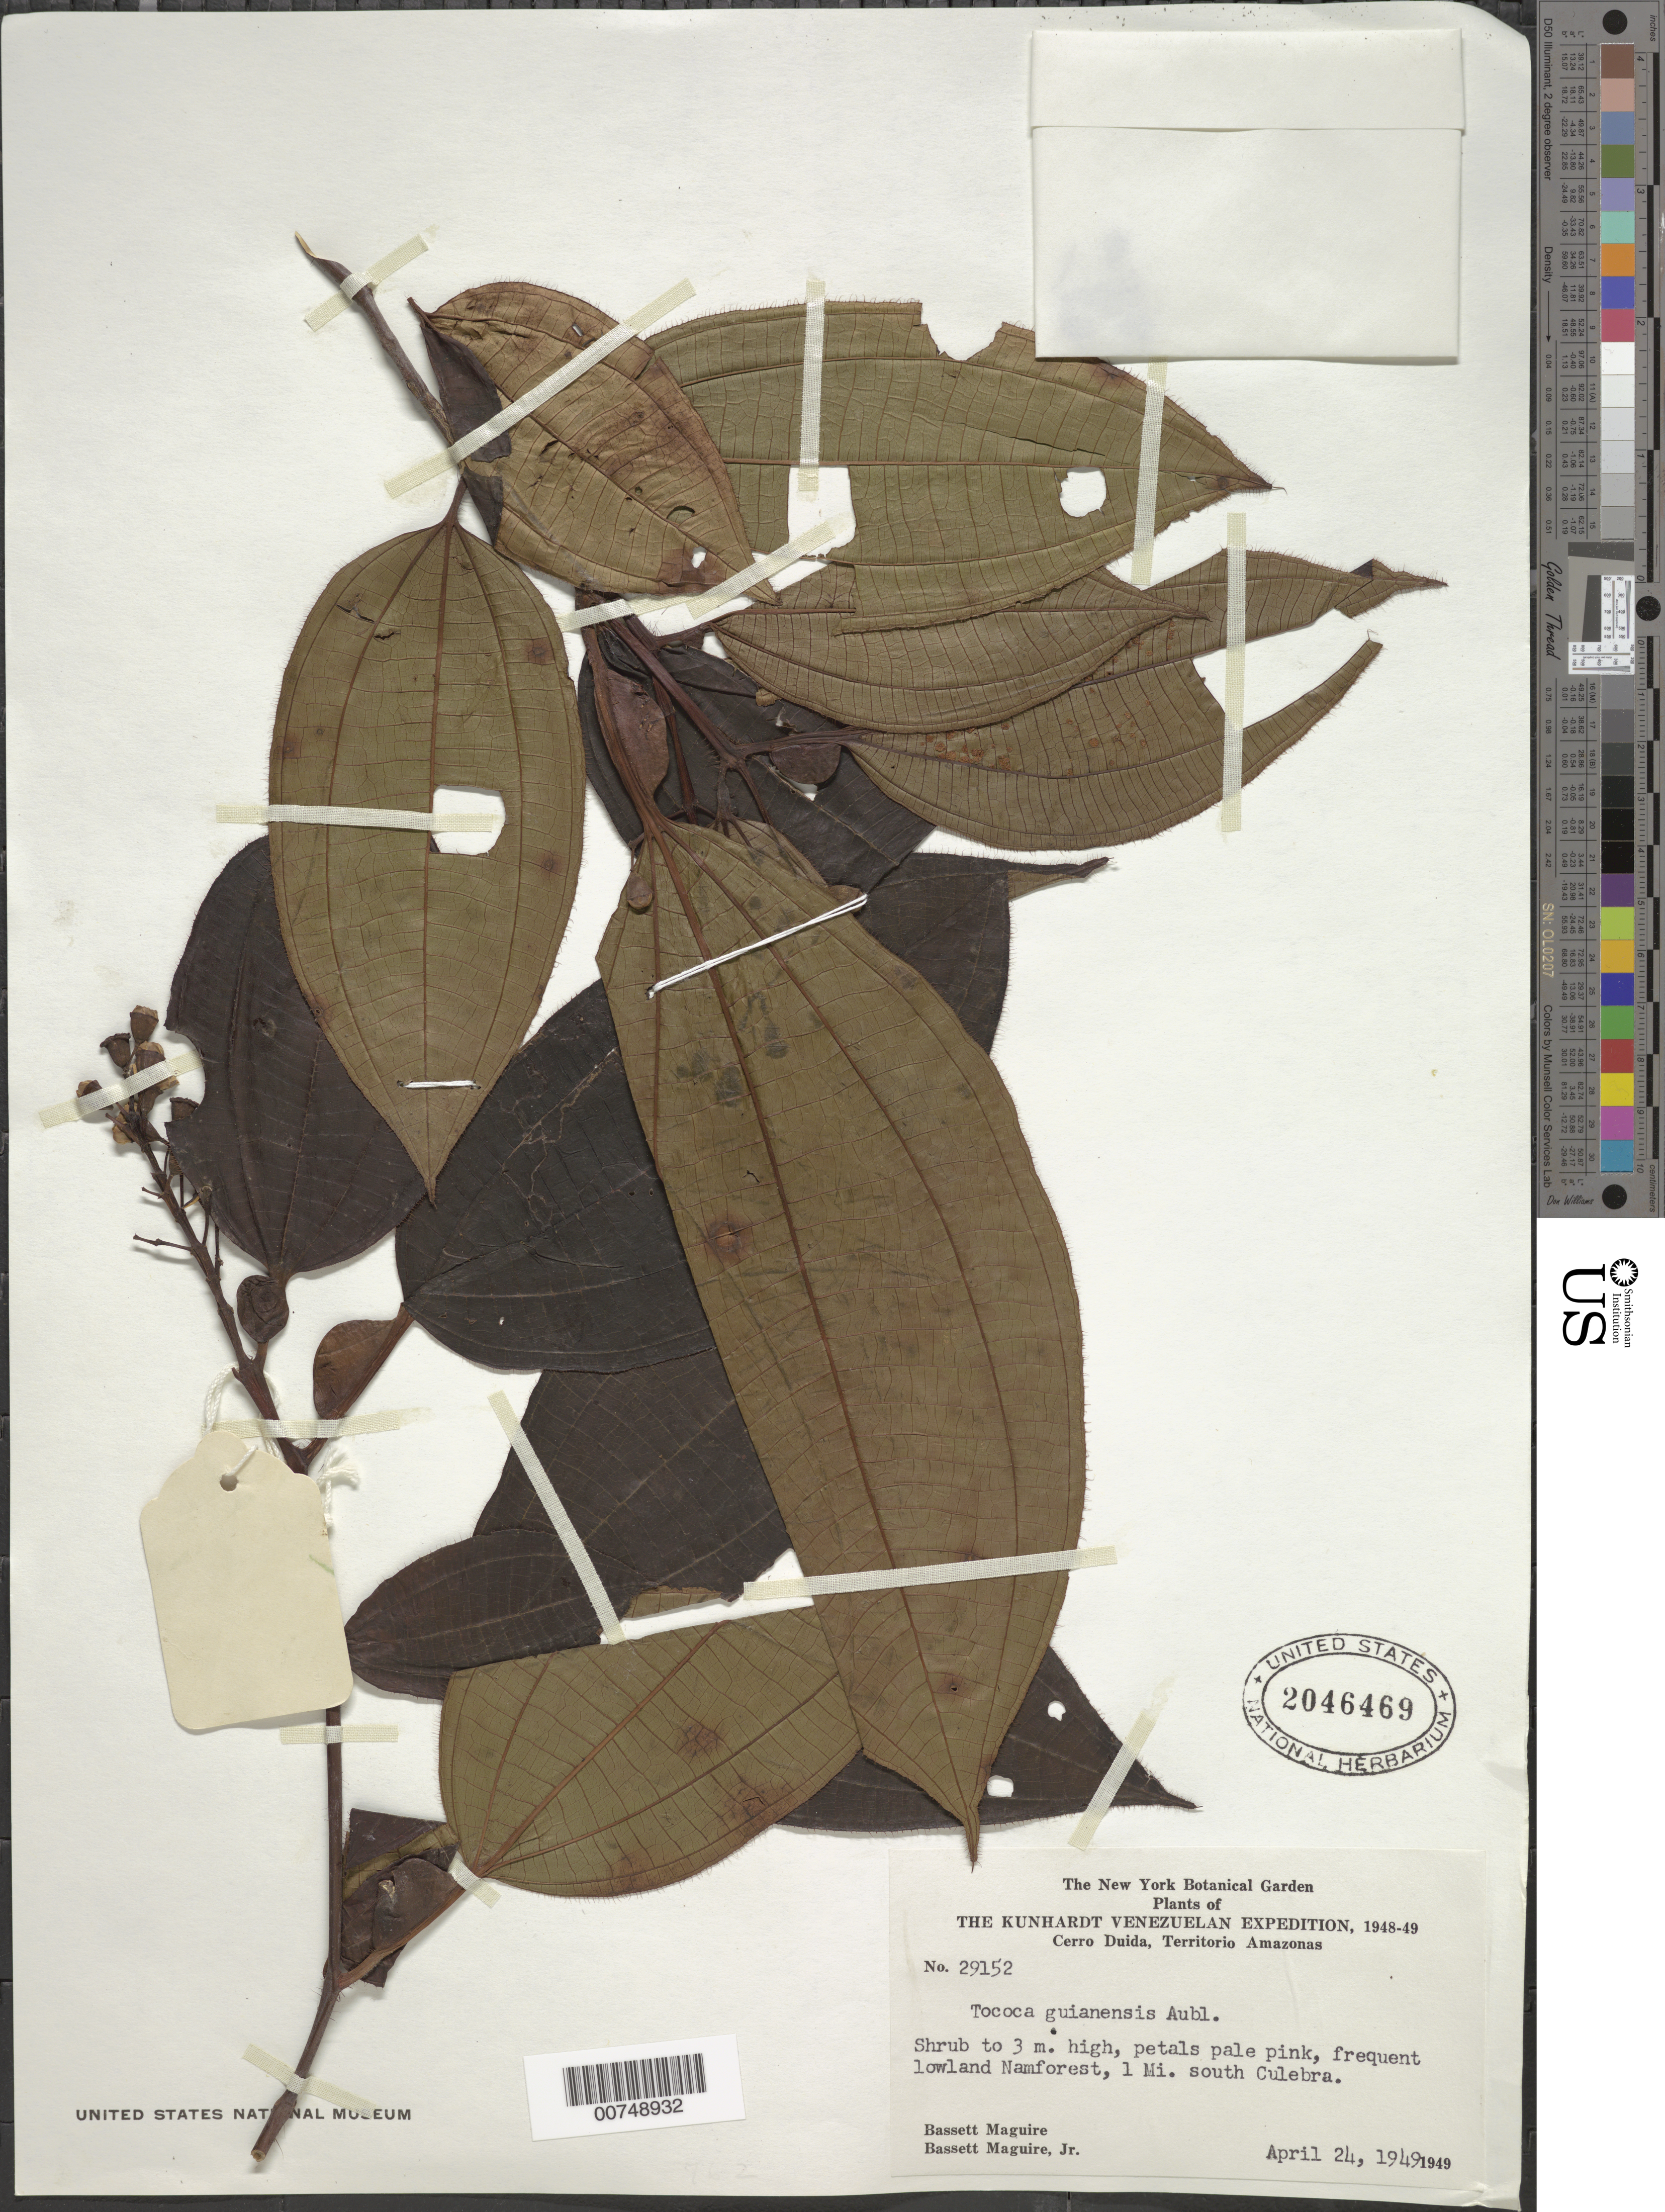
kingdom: Plantae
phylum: Tracheophyta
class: Magnoliopsida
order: Myrtales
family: Melastomataceae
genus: Tococa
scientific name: Tococa guianensis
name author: Aubl.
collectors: B. Maguire & B. Maguire Jr.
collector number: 29152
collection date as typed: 22-Apr-49 to 24-Apr-49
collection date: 1949-04-22/1949-04-24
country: Venezuela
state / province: Amazonas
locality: Cerro Duida, 1 mile south of Culebra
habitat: Lowland Namforest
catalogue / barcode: US 2046469